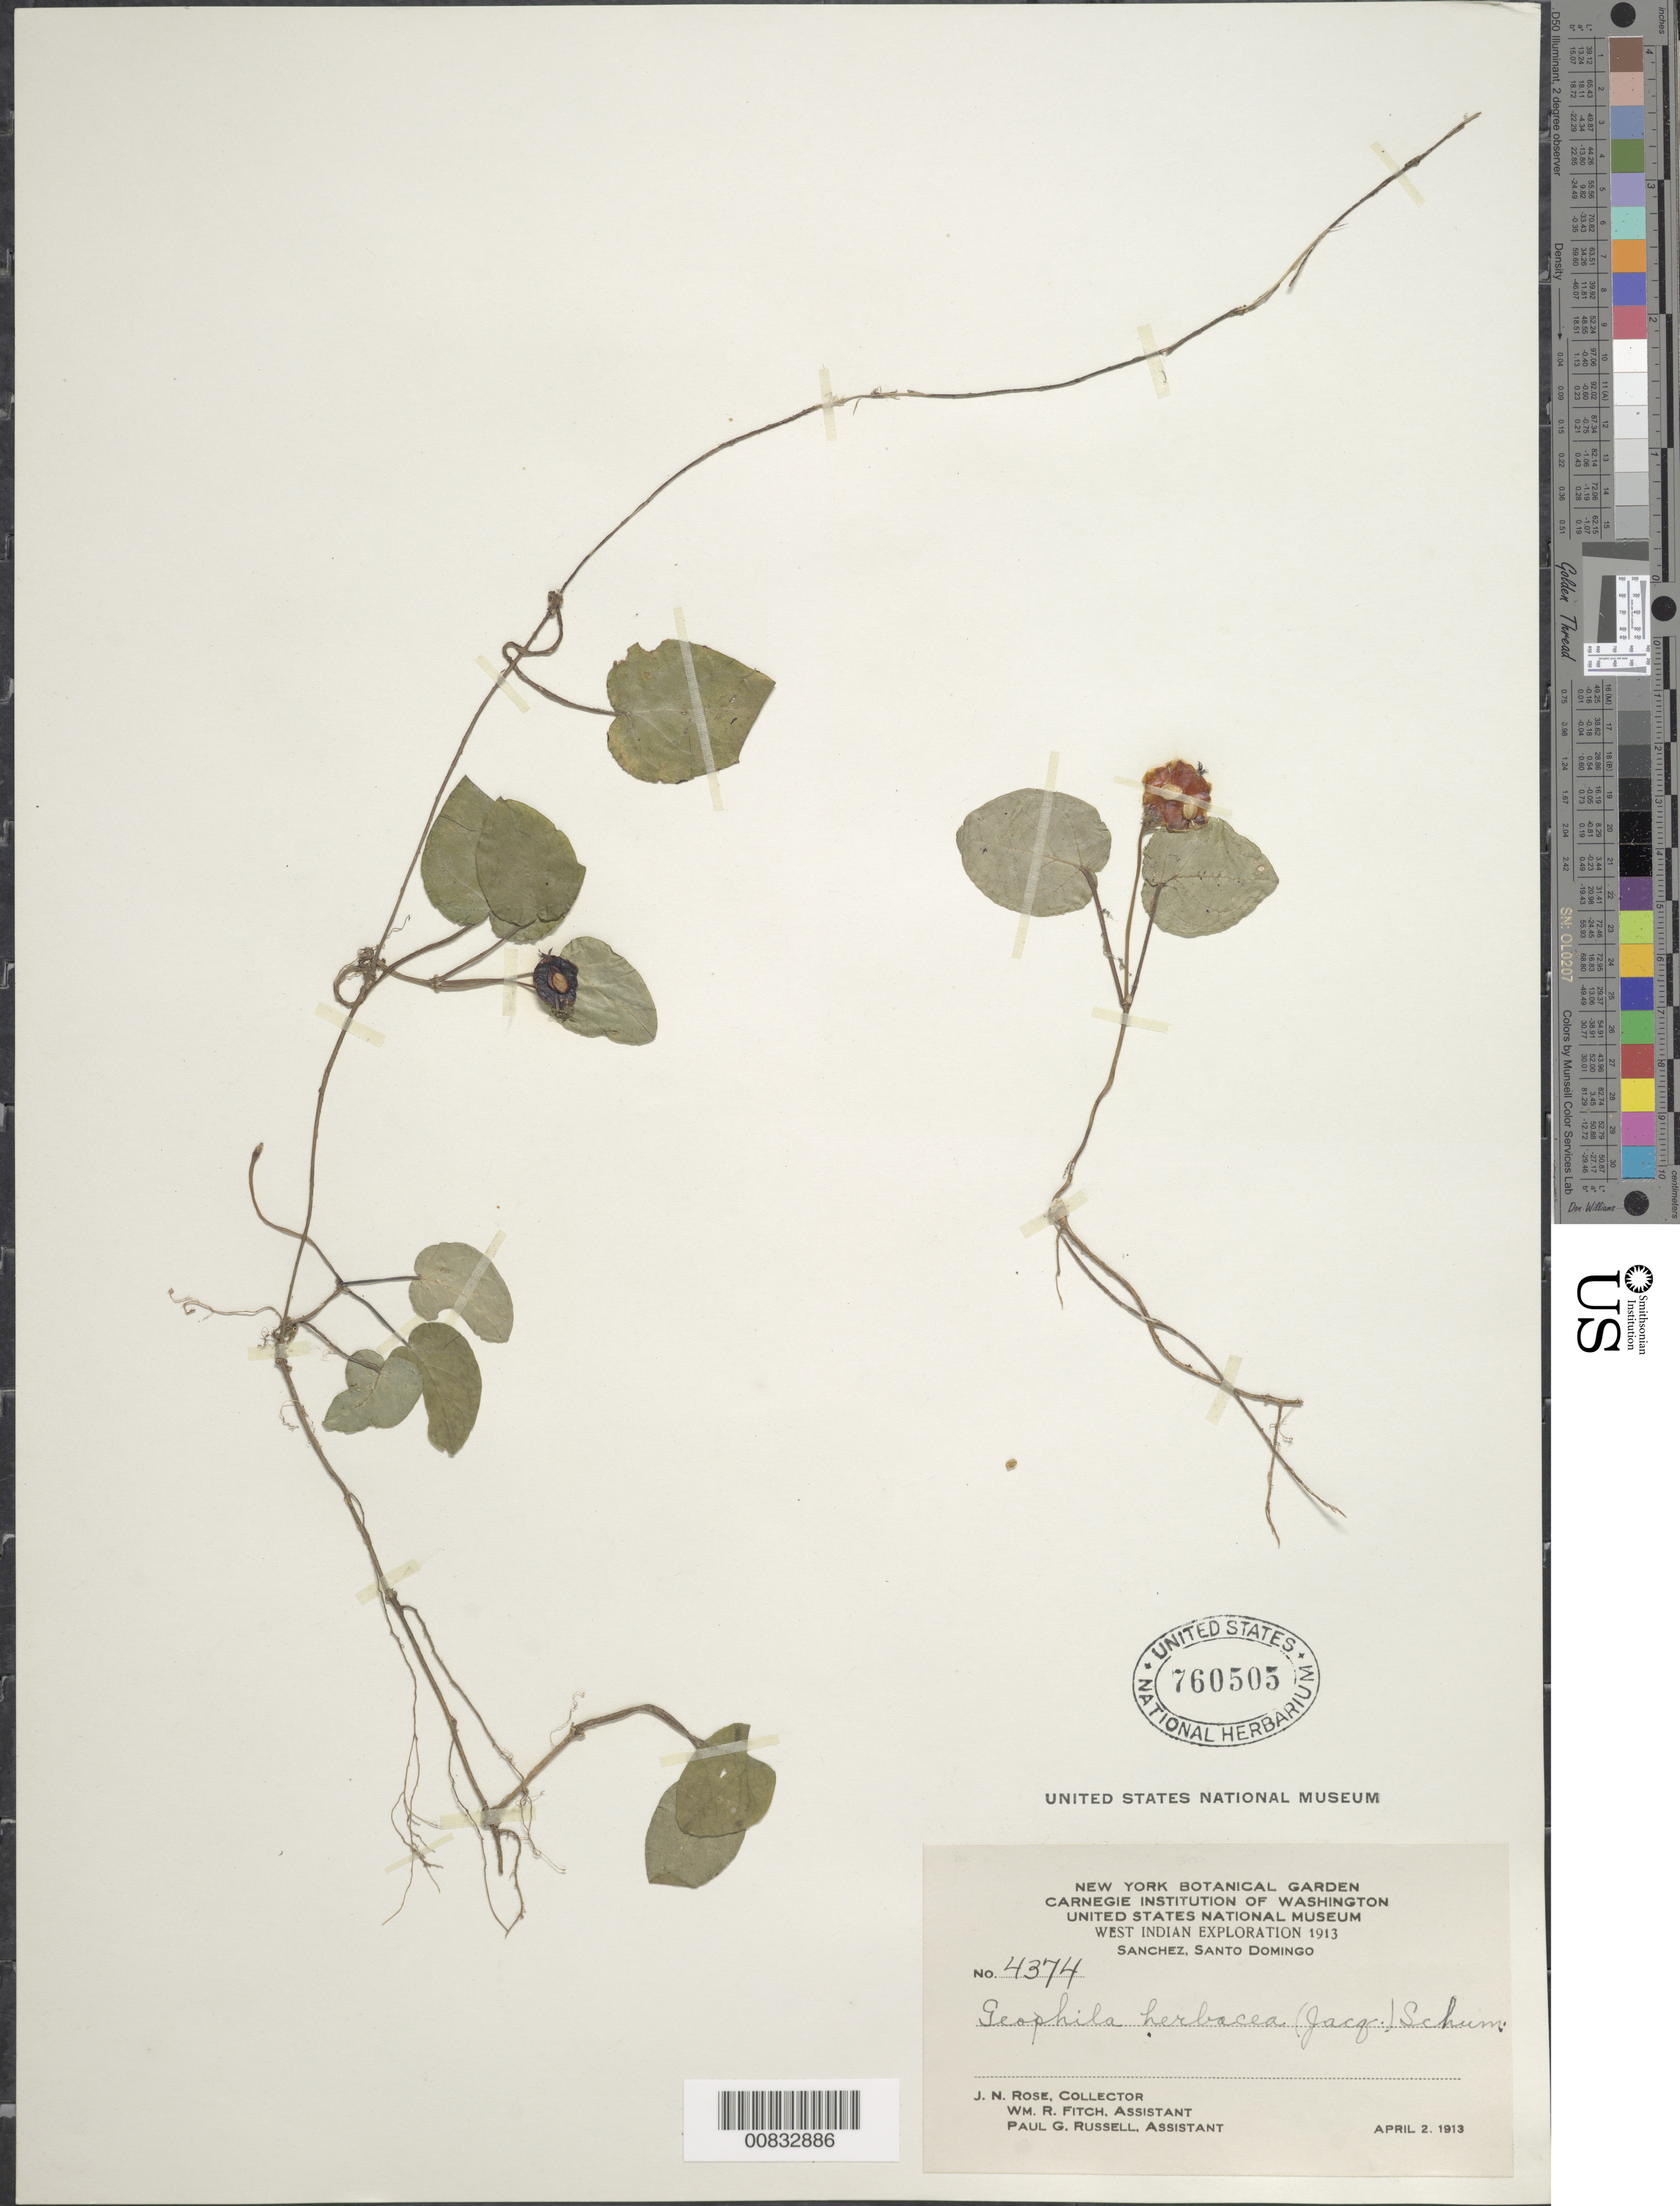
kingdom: Plantae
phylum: Tracheophyta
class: Magnoliopsida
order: Gentianales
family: Rubiaceae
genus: Geophila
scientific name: Geophila repens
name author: (L.) I.M. Johnst.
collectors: J. N. Rose, W. R. Fitch & P. G. Russell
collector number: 4374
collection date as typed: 02 Apr 1913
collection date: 1913-04-02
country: Dominican Republic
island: Hispaniola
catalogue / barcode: US 2228760